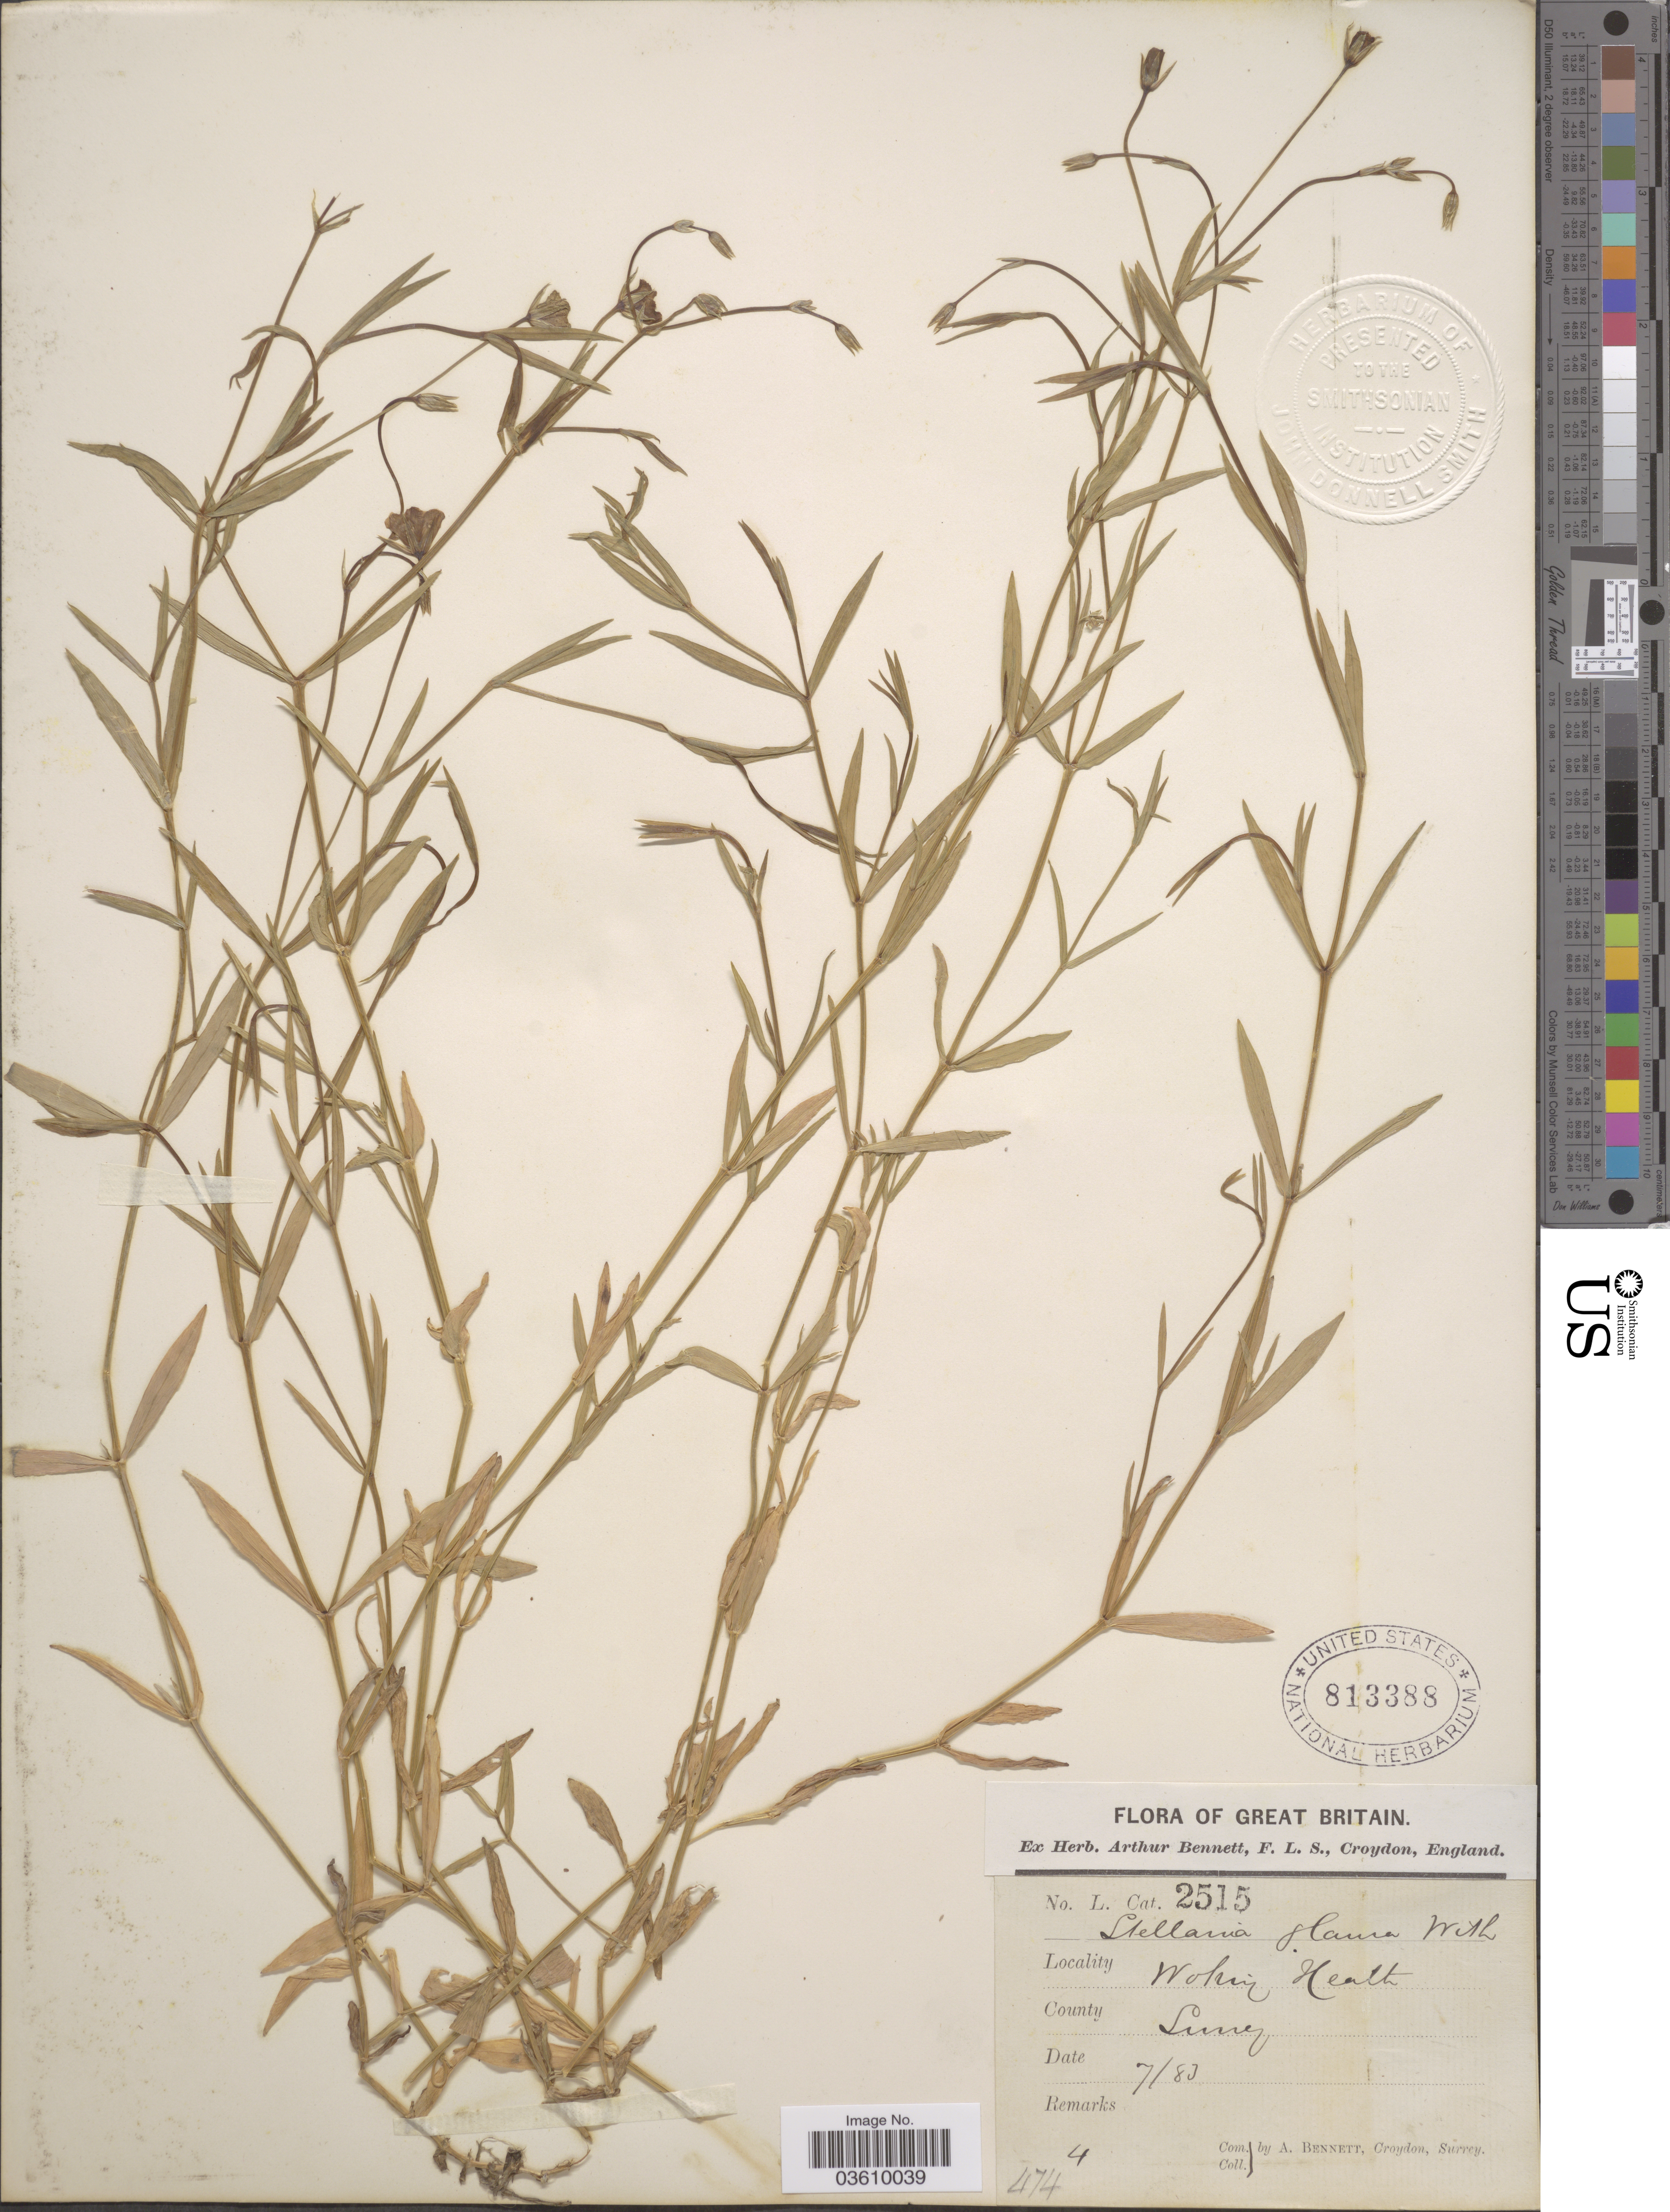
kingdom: Plantae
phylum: Tracheophyta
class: Magnoliopsida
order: Caryophyllales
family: Caryophyllaceae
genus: Stellaria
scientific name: Stellaria glauca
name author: With.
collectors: A. Bennett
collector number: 4/474?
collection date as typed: Transcribed d/m/y: /7/83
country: United Kingdom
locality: Woking Heath. County Surrey.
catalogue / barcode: US 813388